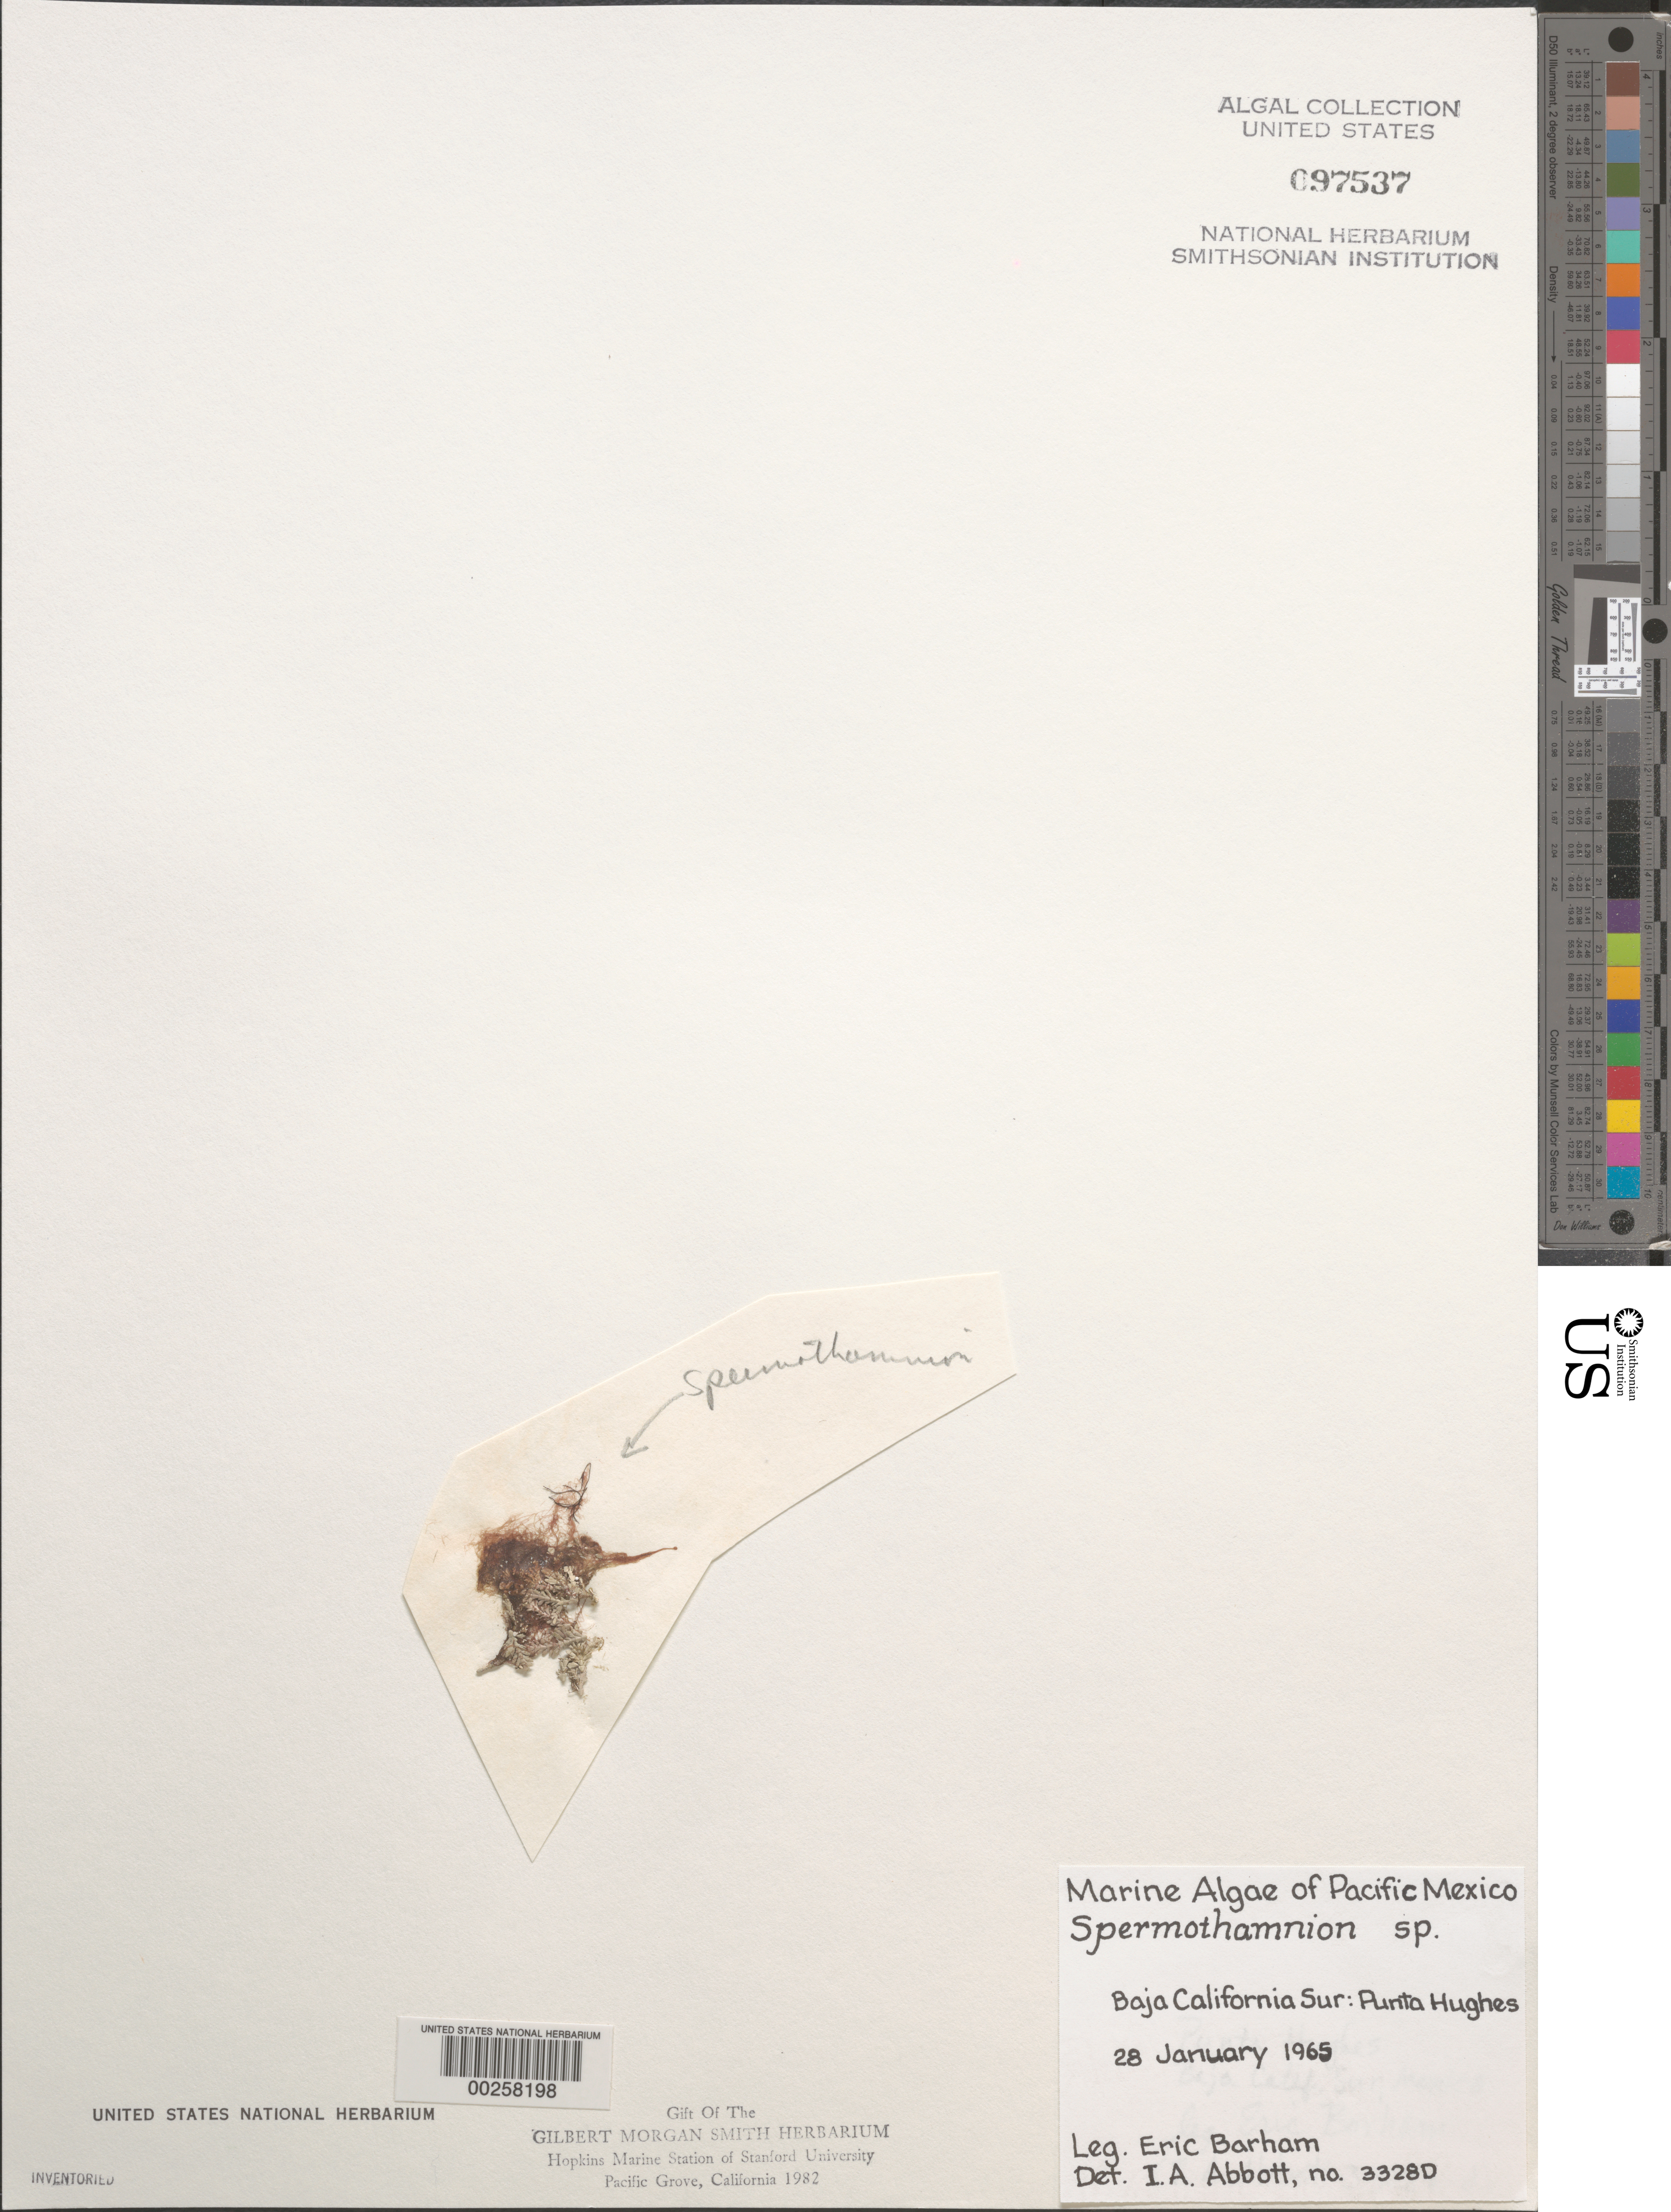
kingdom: Plantae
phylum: Rhodophyta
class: Florideophyceae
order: Ceramiales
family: Wrangeliaceae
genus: Spermothamnion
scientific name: Spermothamnion sp.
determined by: Abbott, Isabella A.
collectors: E. Barham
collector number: IAA 3328d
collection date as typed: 28 Jan 1965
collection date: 1965-01-28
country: Mexico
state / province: Baja California Sur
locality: Punta Hughes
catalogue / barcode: US 97537